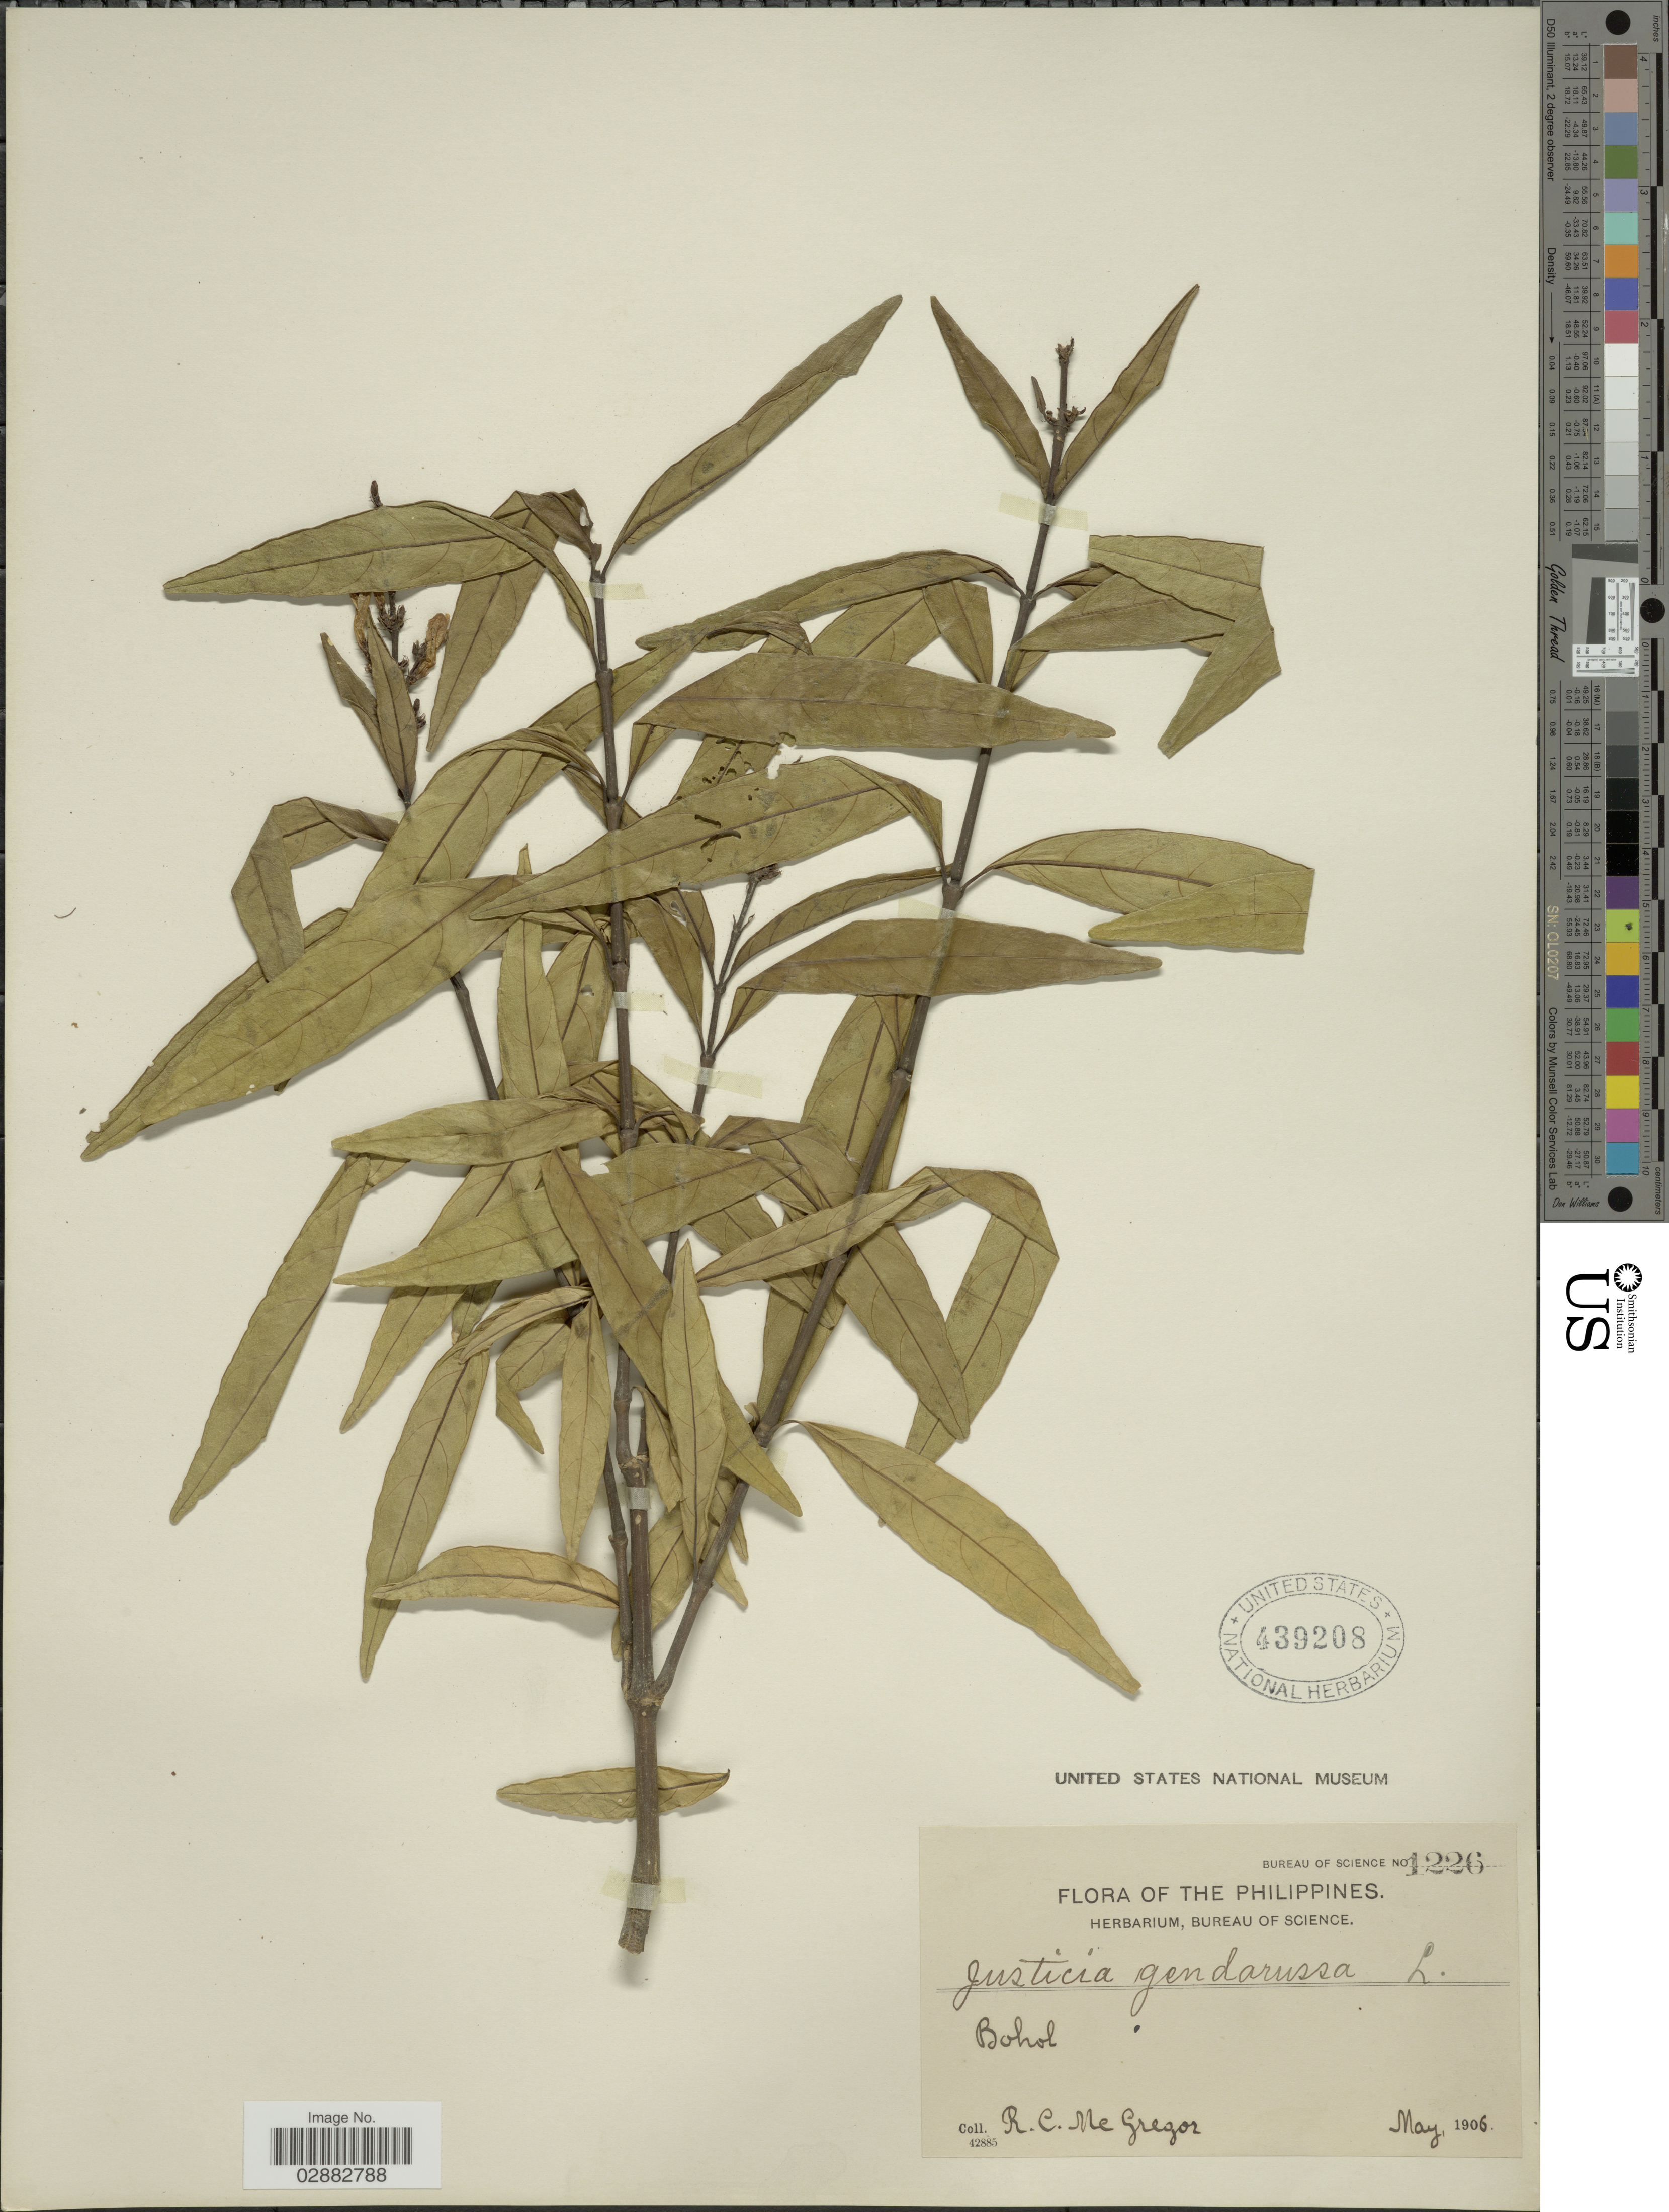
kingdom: Plantae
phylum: Tracheophyta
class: Magnoliopsida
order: Lamiales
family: Acanthaceae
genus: Justicia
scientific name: Justicia gendarussa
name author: Burm. f.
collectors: R. C. McGregor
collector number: Bureau of Science 1226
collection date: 1906-05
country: Philippines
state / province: Central Visayas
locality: Bohol.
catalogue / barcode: US 439208